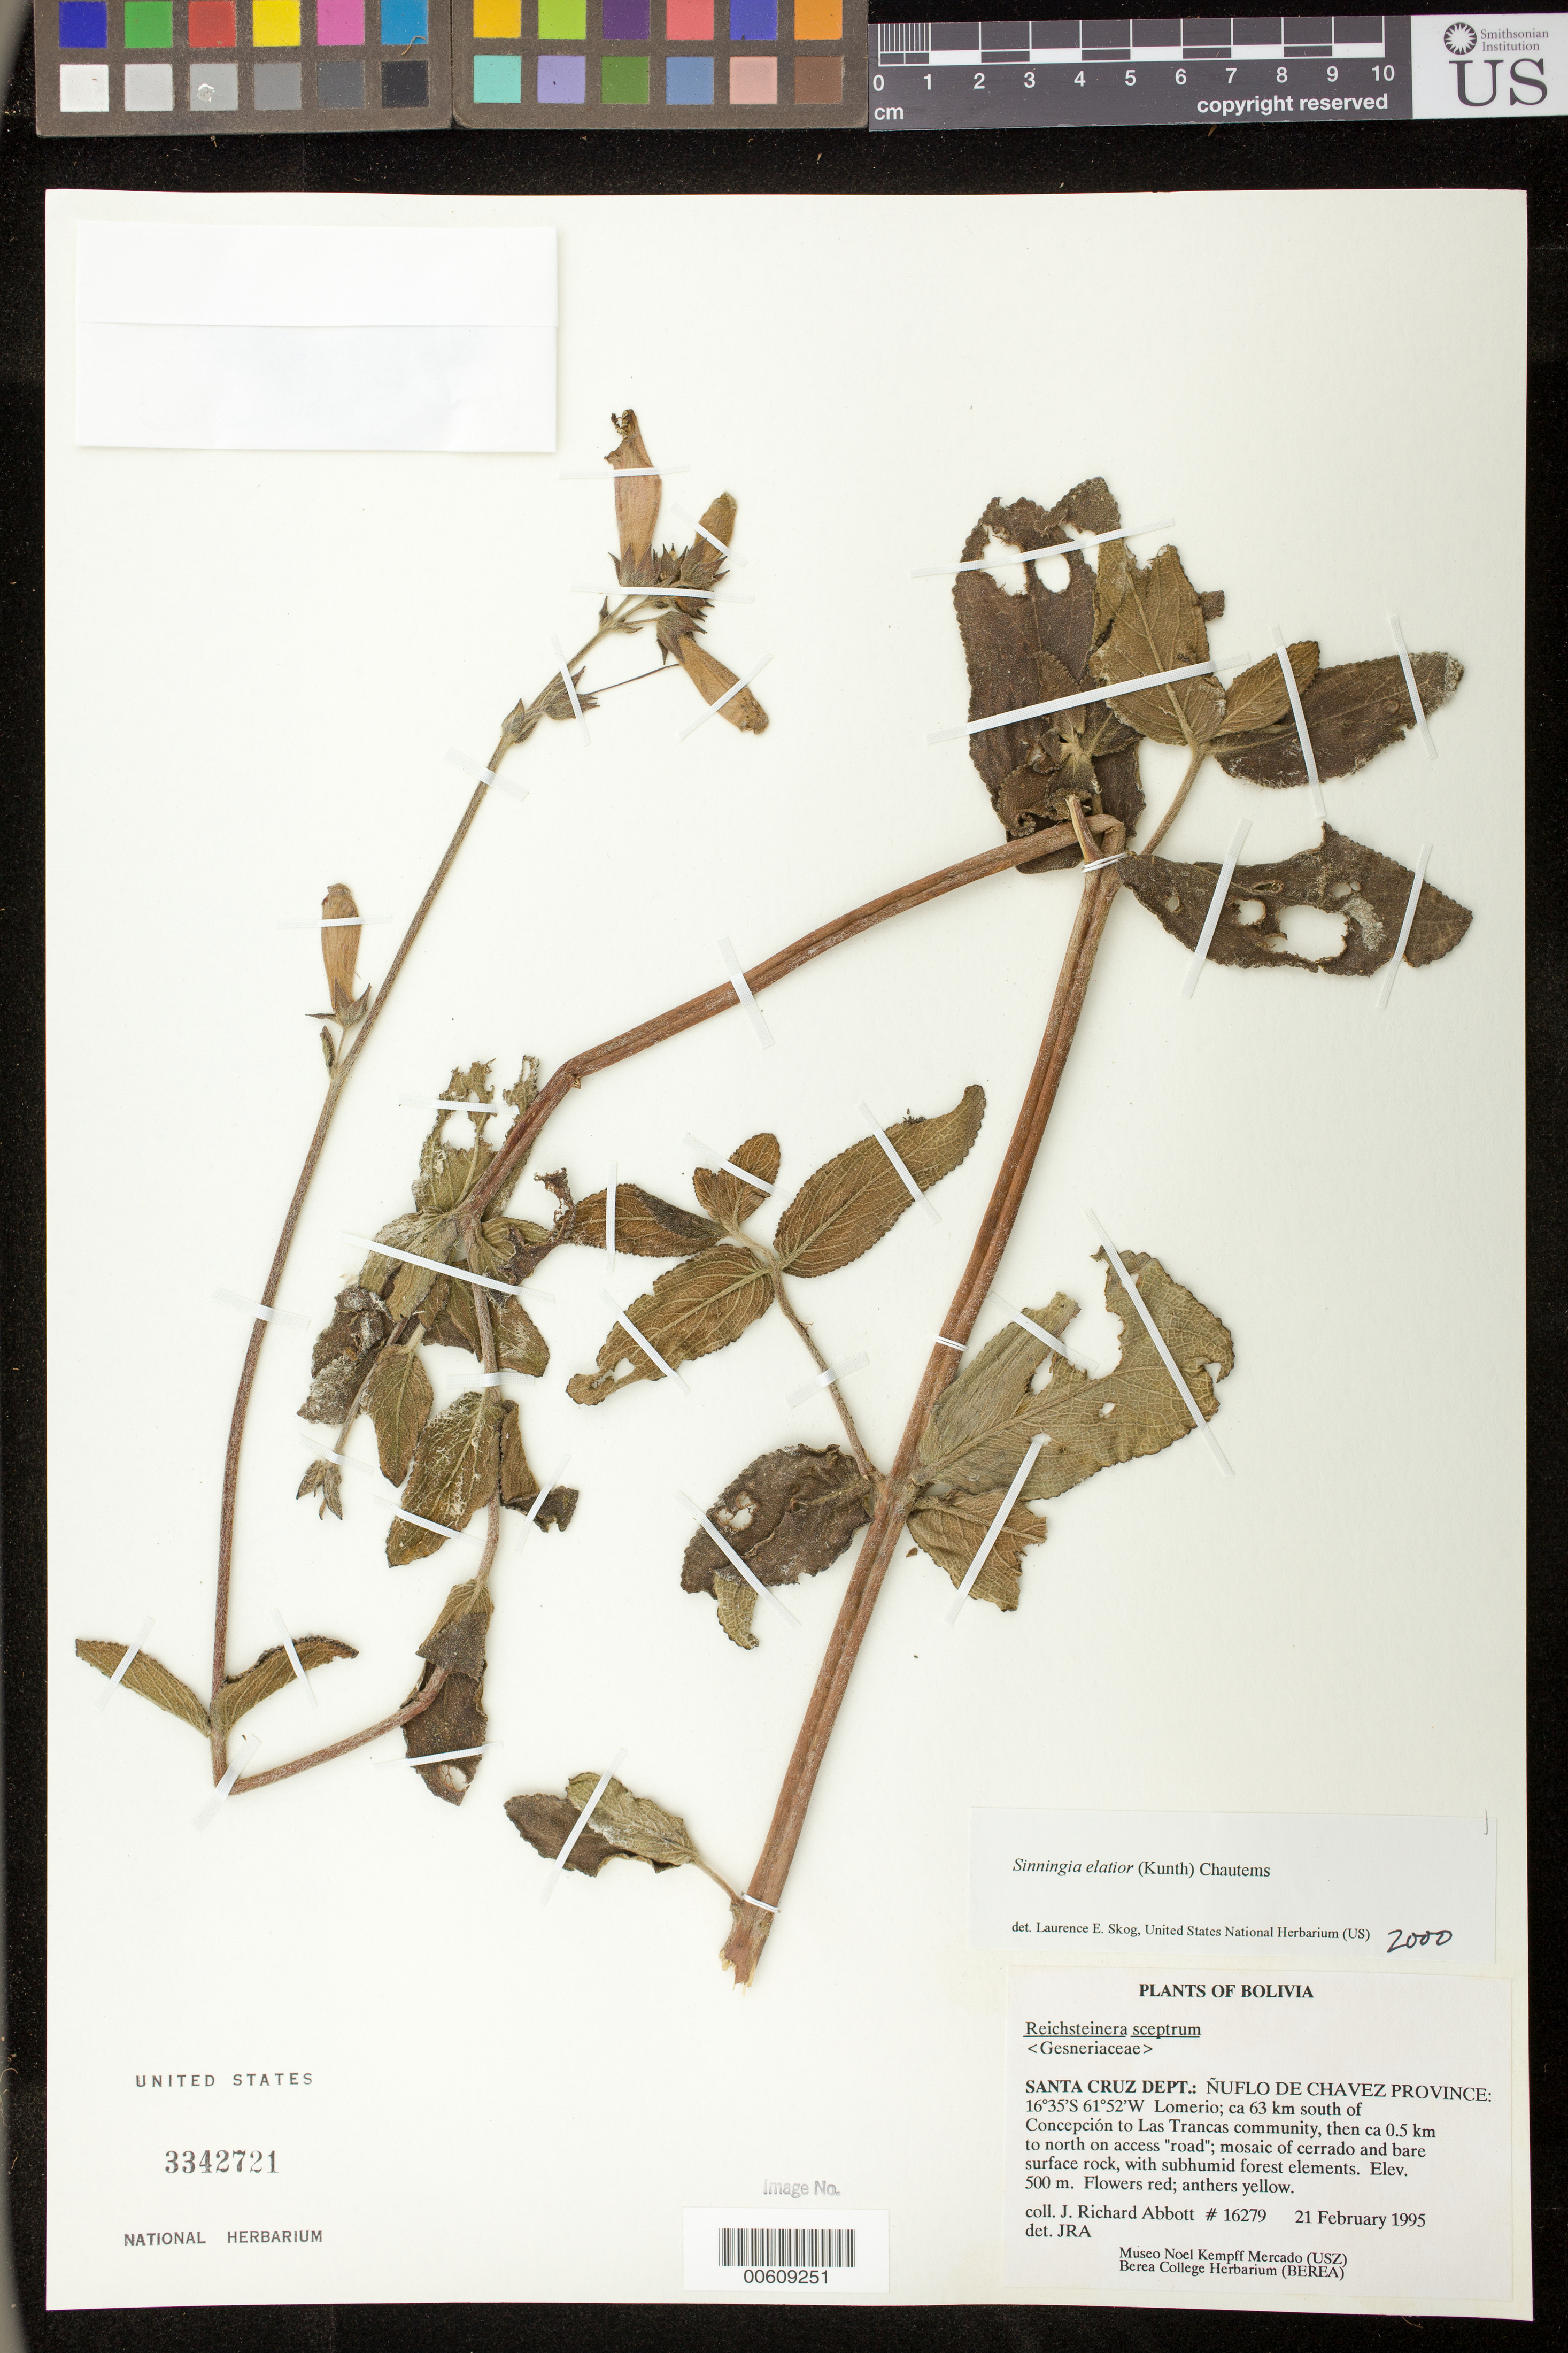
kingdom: Plantae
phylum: Tracheophyta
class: Magnoliopsida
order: Lamiales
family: Gesneriaceae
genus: Sinningia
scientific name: Sinningia elatior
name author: (Kunth) Chautems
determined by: Skog, Laurence E.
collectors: J. R. Abbott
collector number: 16279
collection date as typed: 21 Feb 1995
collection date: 1995-02-21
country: Bolivia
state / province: Santa Cruz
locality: Prov. Ñuflo de Chavez: Lomerio, ca. 63 km S of Concepción to Las Trancas community, then ca 0.5 km to N on access "road"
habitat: Mosaic of cerrado and bare surface rock, with subhumid forest elements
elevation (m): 500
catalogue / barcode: US 3342721